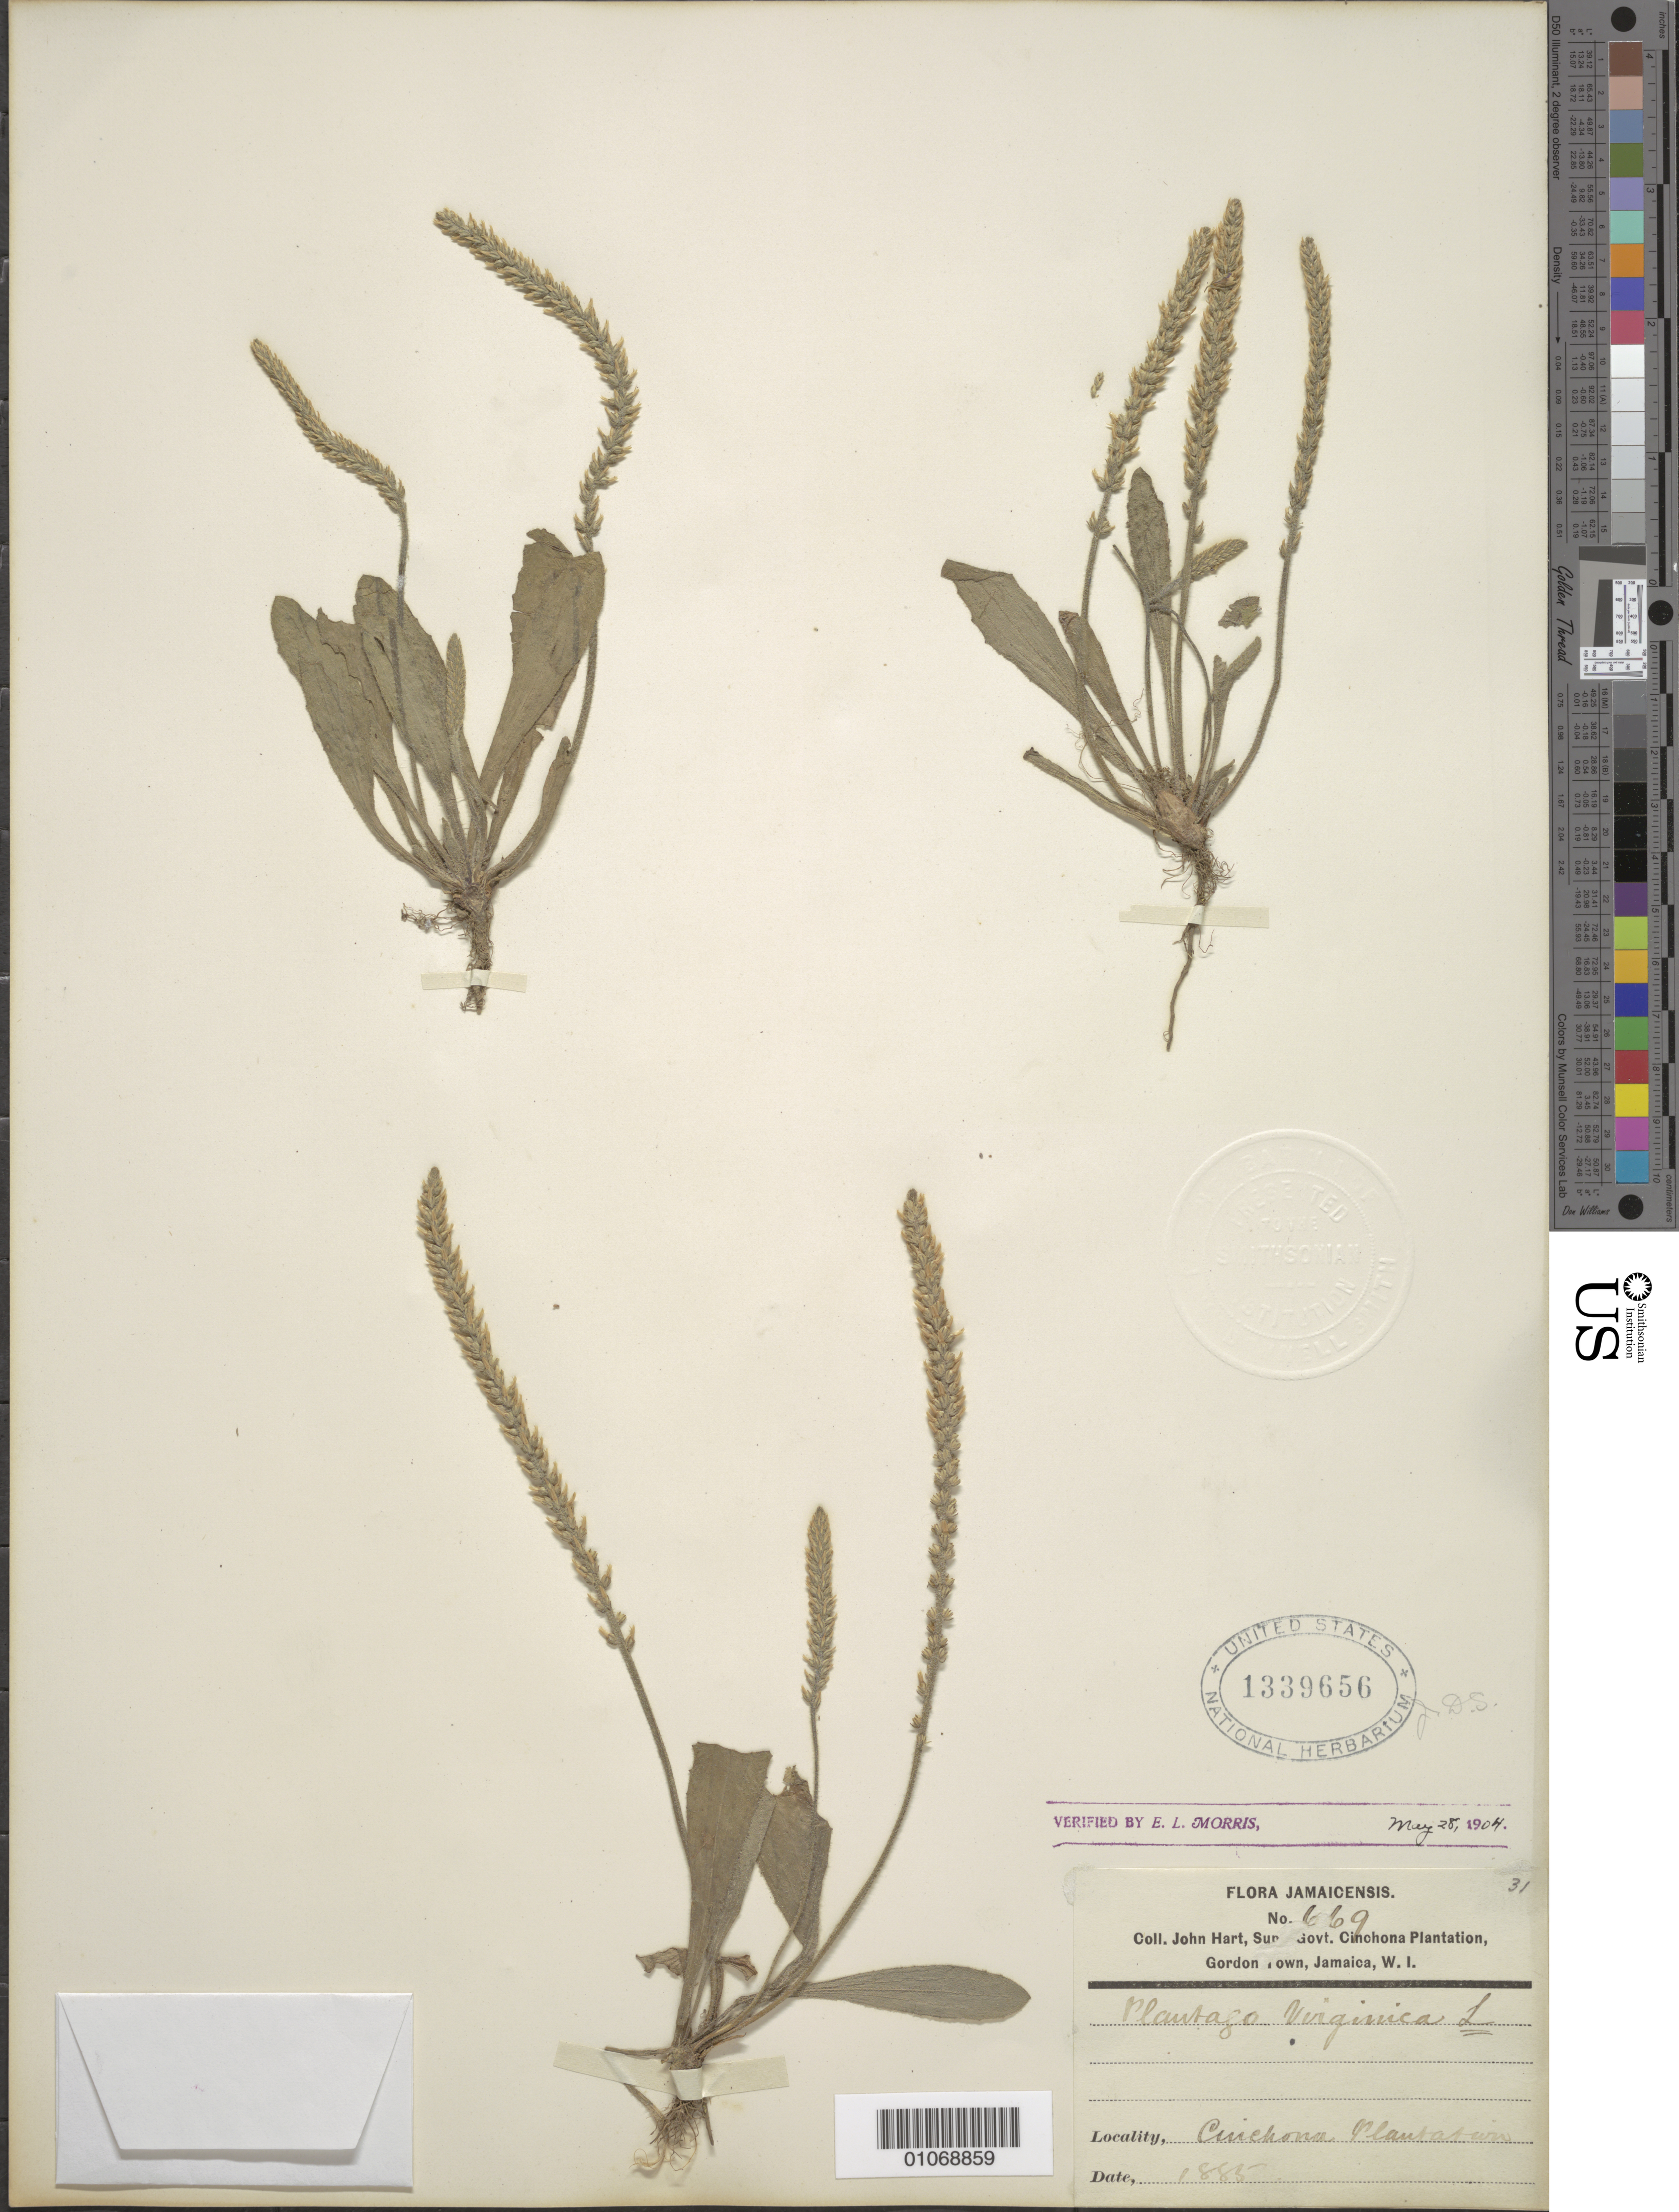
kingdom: Plantae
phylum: Tracheophyta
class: Magnoliopsida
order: Lamiales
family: Plantaginaceae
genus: Plantago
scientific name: Plantago virginica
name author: L.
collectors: J. Hart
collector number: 669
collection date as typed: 01 Jan 1885 to 31 Dec 1885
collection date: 1885-01-01/1885-12-31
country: Jamaica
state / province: Saint Andrew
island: Jamaica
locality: Cinchona Plantation.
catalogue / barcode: US 1339656